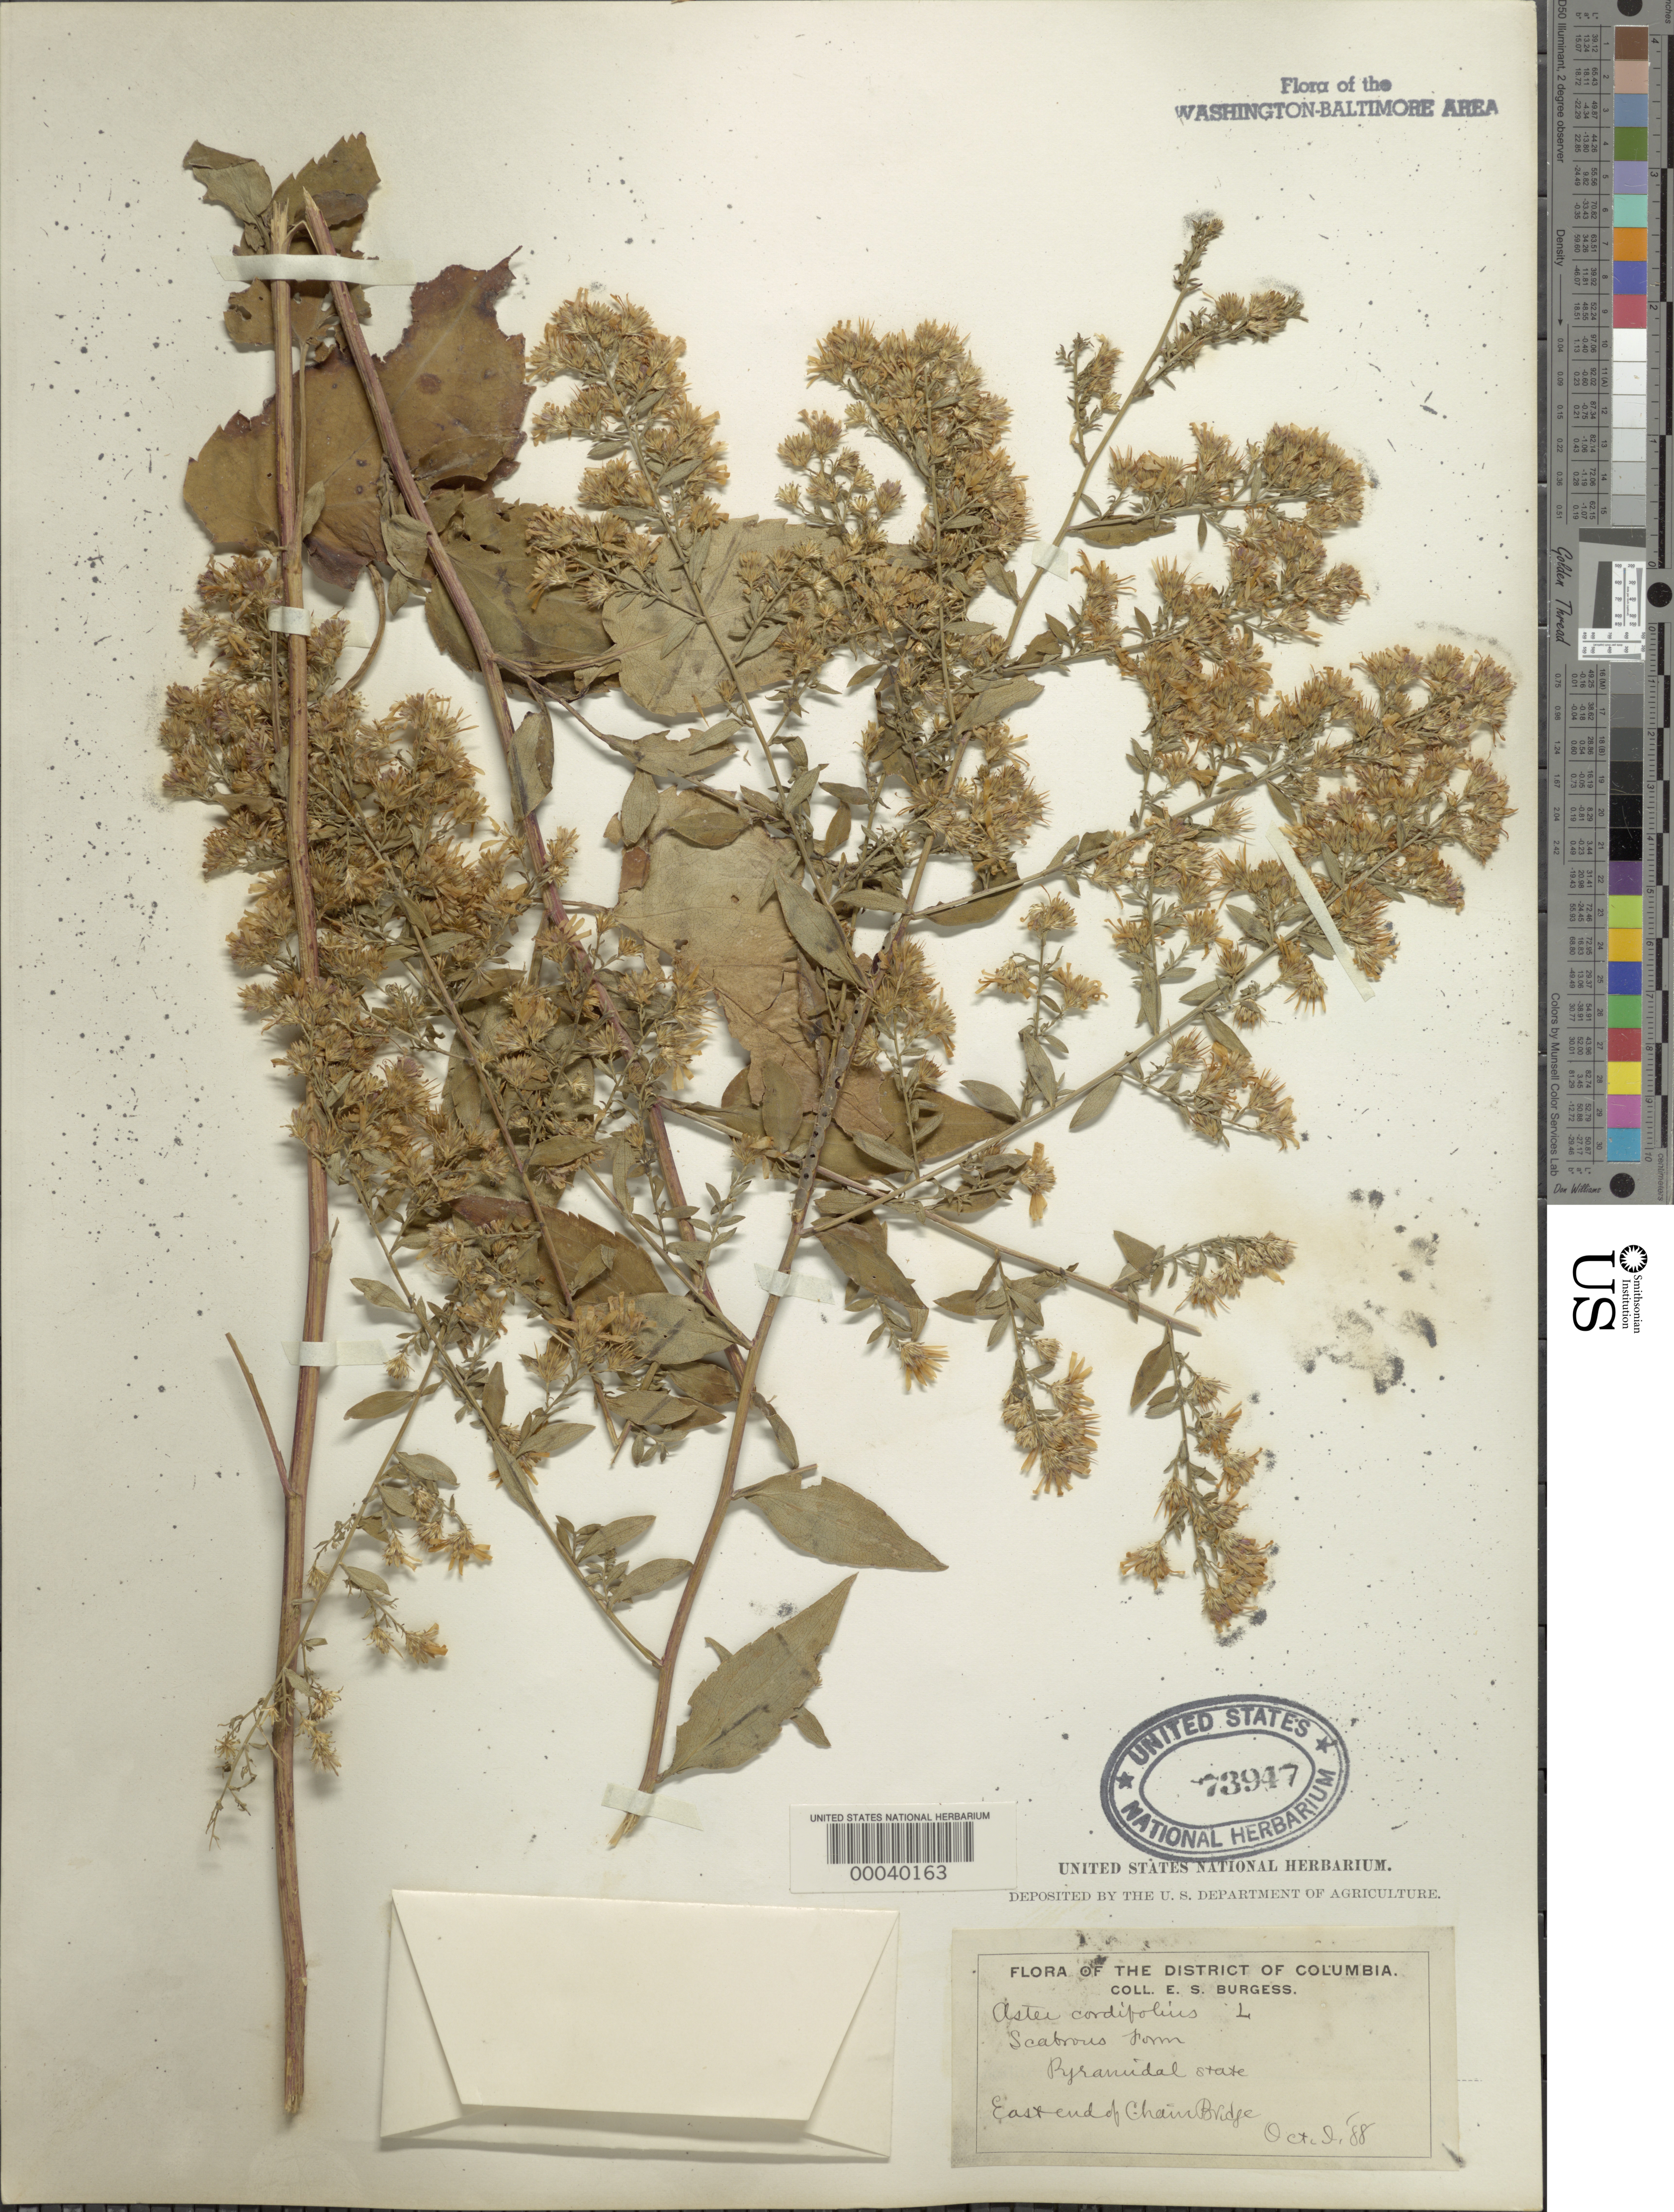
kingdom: Plantae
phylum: Tracheophyta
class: Magnoliopsida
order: Asterales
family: Asteraceae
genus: Symphyotrichum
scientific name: Symphyotrichum cordifolium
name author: (L.) G.L. Nesom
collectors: E. Burgess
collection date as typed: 02 Oct 1888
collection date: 1888-10-02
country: United States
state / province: District of Columbia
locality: east end of Chain Bridge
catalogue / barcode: US 73947